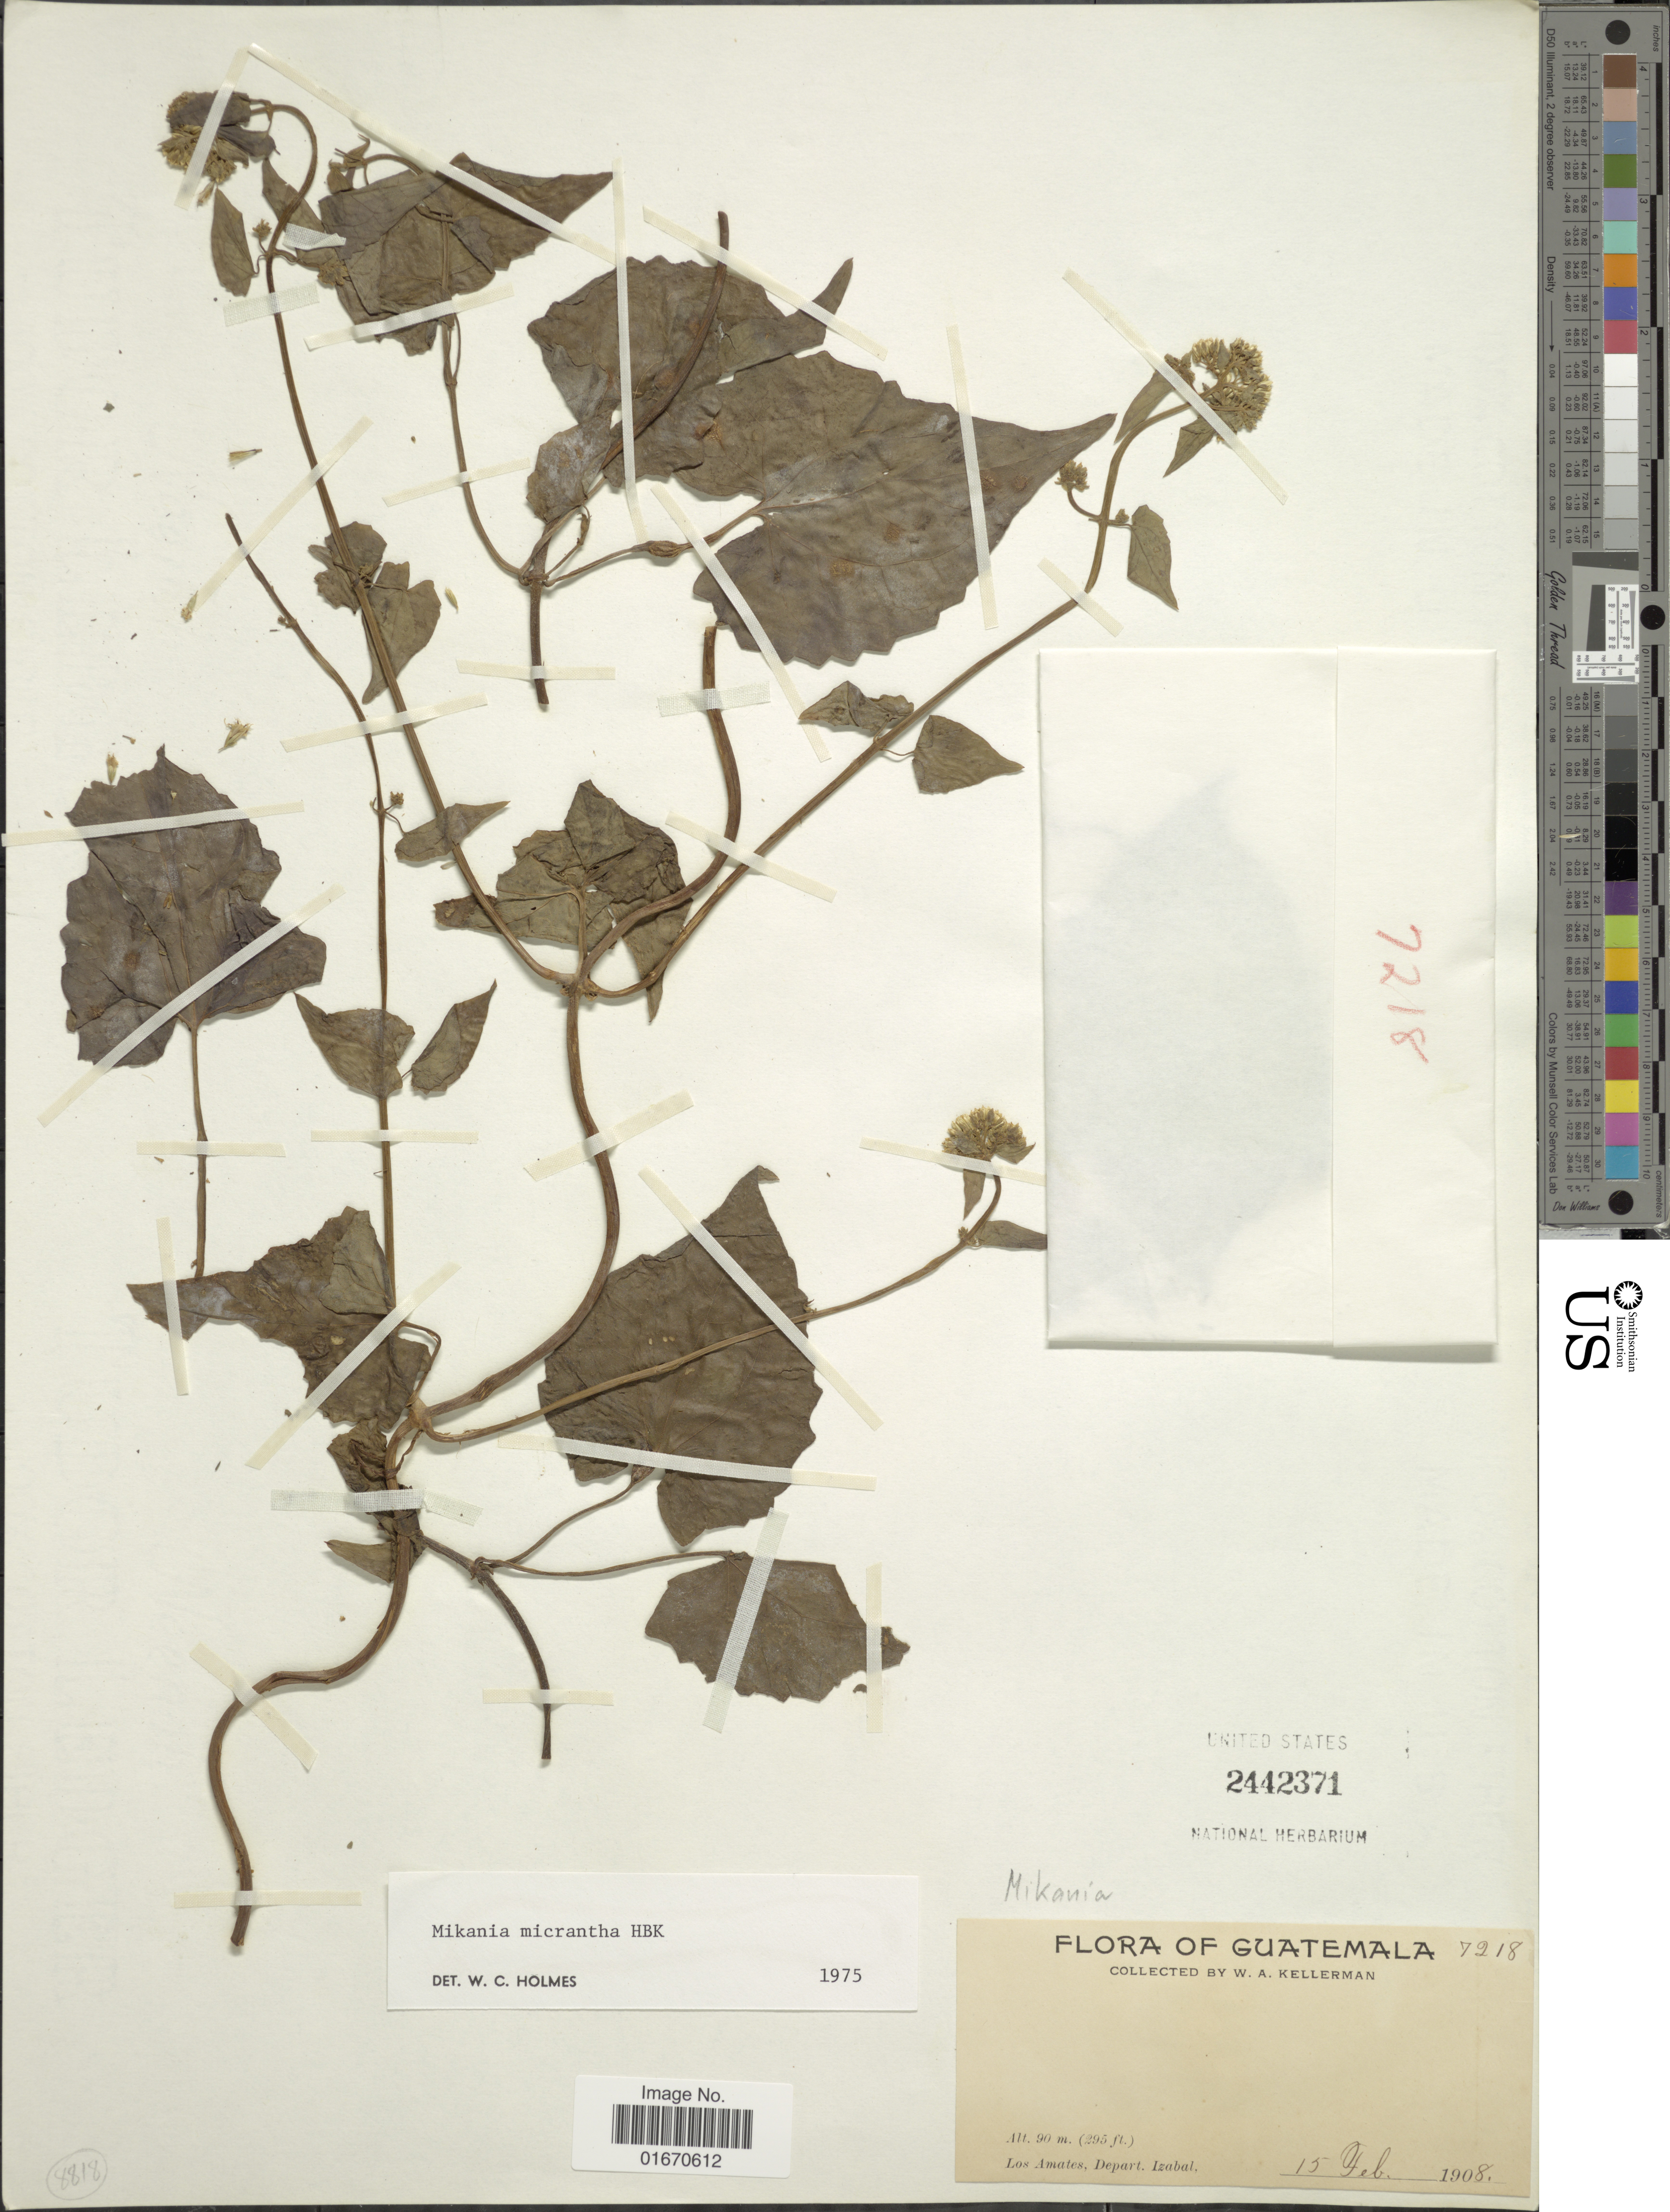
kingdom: Plantae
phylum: Tracheophyta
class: Magnoliopsida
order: Asterales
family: Asteraceae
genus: Mikania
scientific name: Mikania micrantha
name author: Kunth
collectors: W. Kellerman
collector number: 7218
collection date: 1908-02-15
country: Guatemala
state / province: Izabal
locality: Los Amates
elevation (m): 90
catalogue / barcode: US 2442371